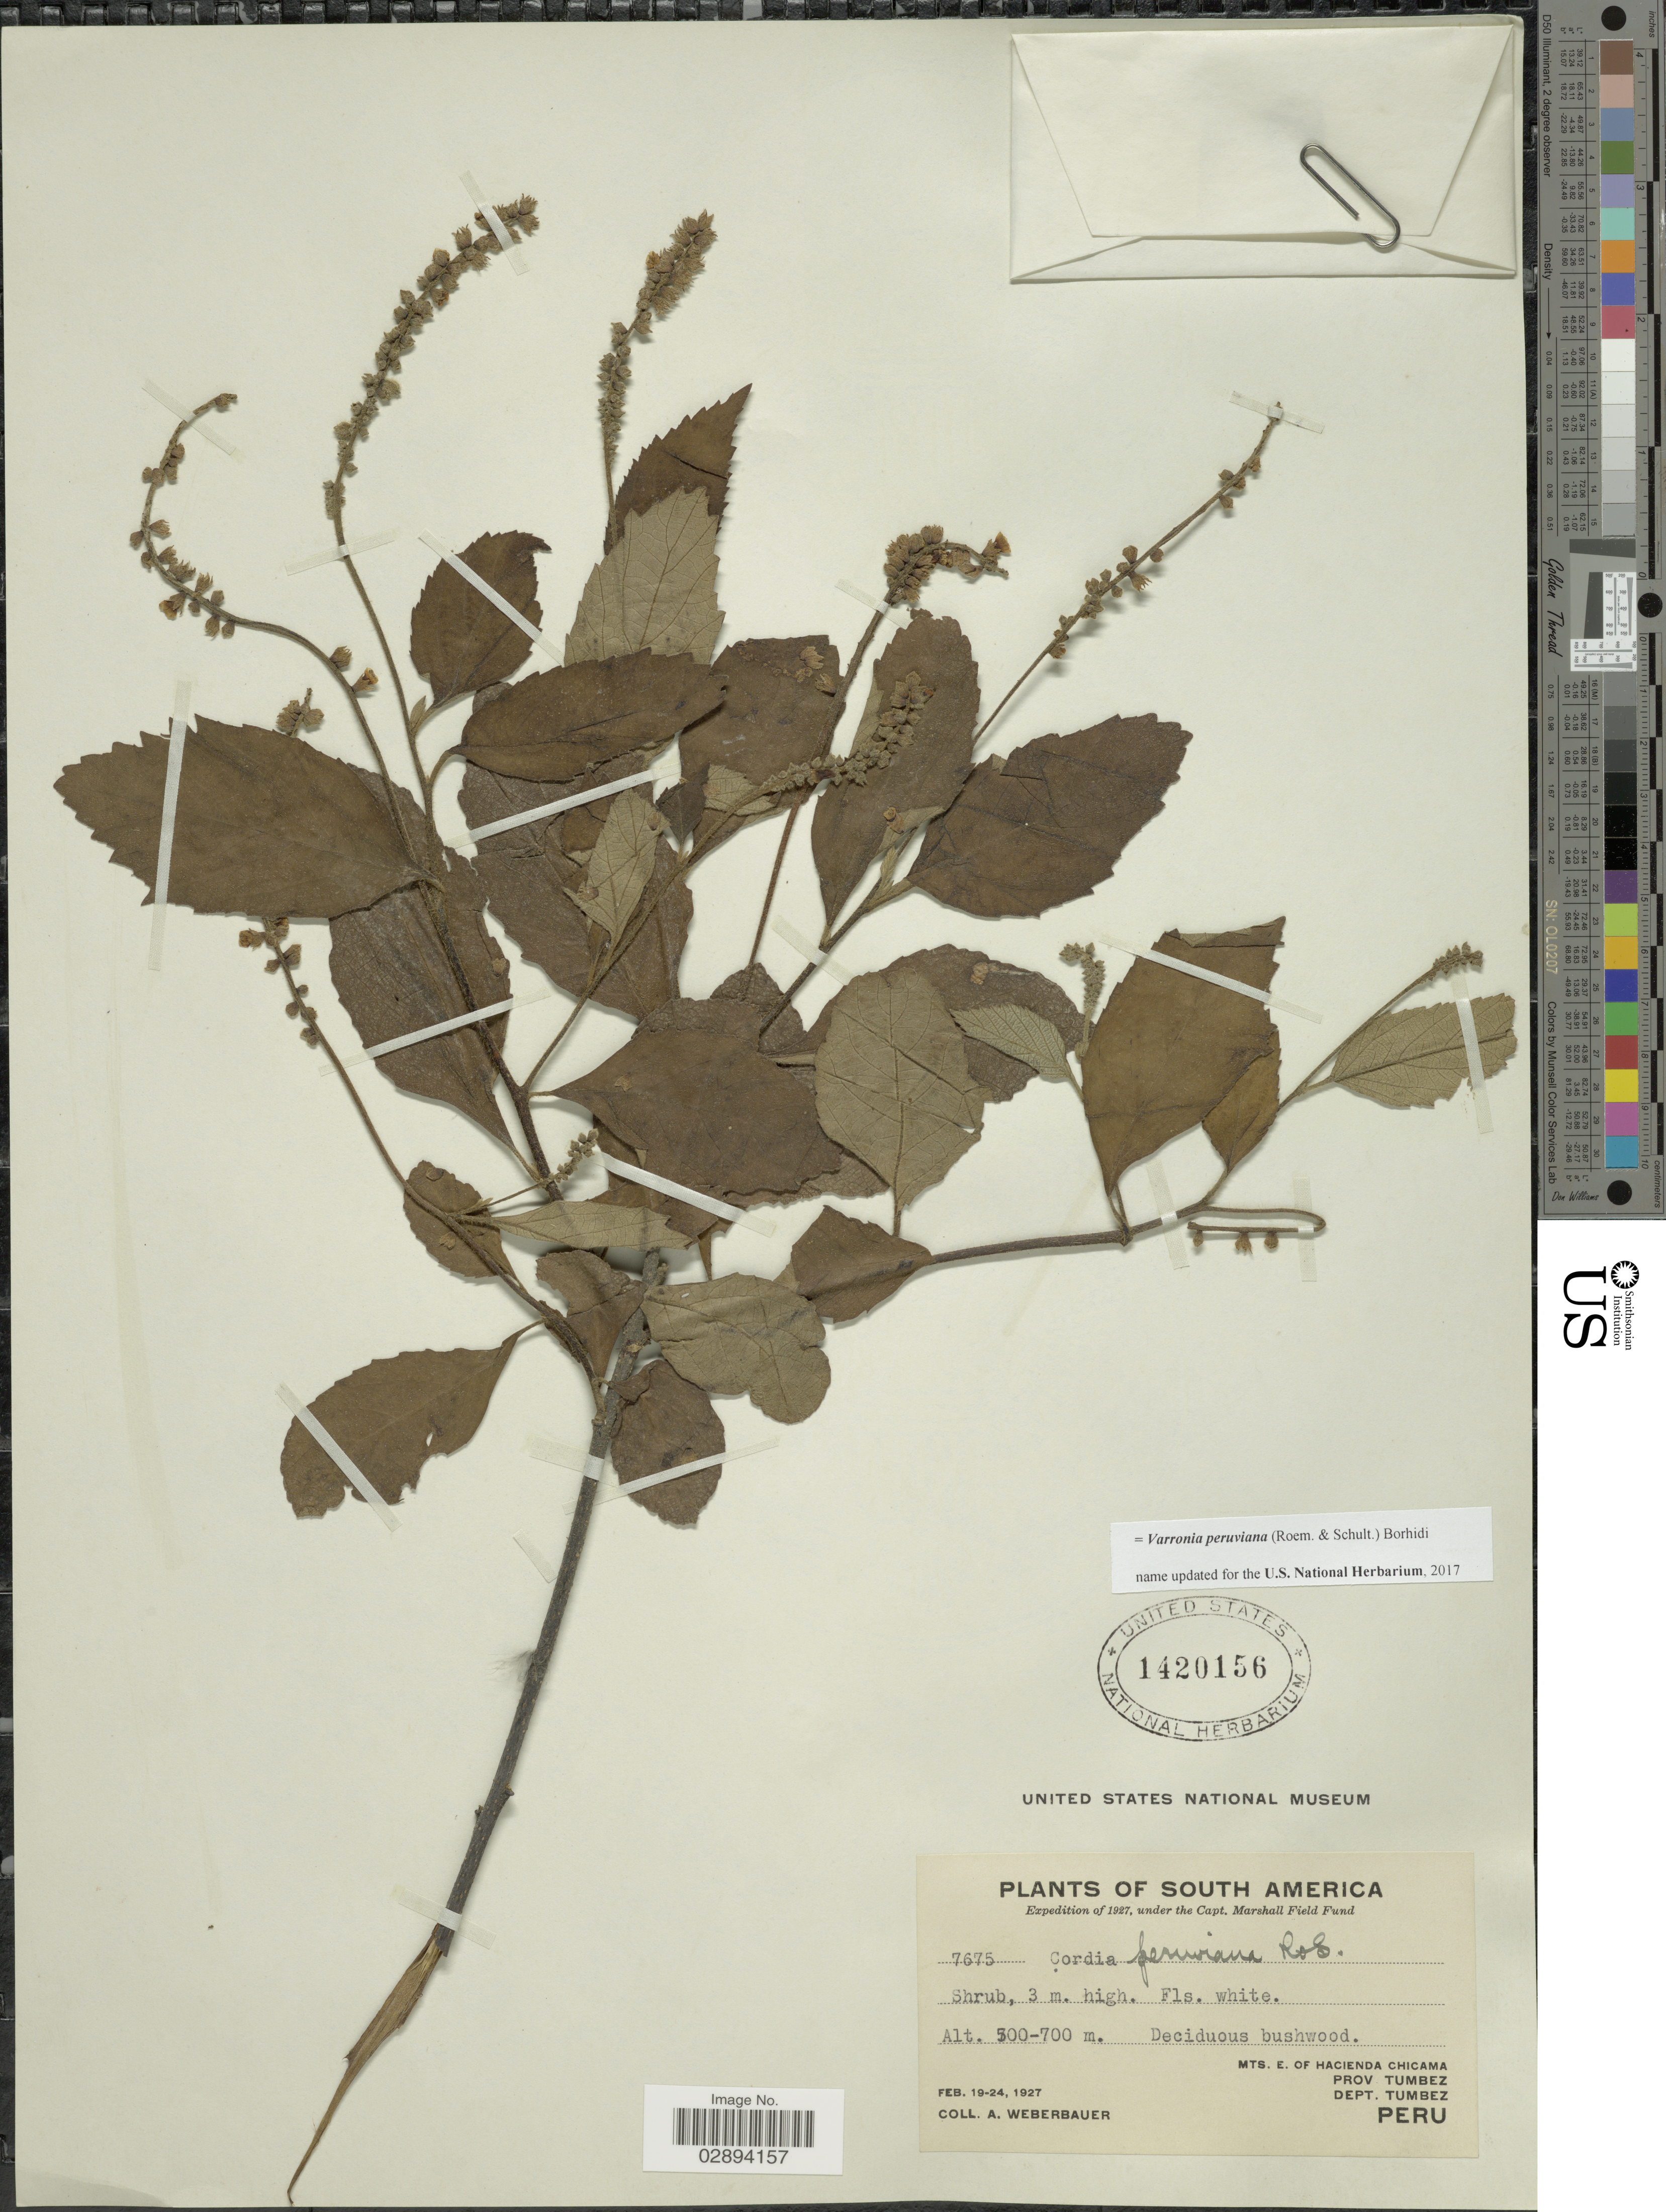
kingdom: Plantae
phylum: Tracheophyta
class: Magnoliopsida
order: Boraginales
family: Cordiaceae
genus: Varronia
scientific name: Varronia peruviana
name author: (Roem. & Schult.) Borhidi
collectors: A. Weberbauer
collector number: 7675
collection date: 1927-02-19/1927-02-24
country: Peru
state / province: Tumbes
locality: Mts. E. of Hacienda Chimaca, Prov. Tumbez, Dept. Tumbez.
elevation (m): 500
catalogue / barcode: US 1420156